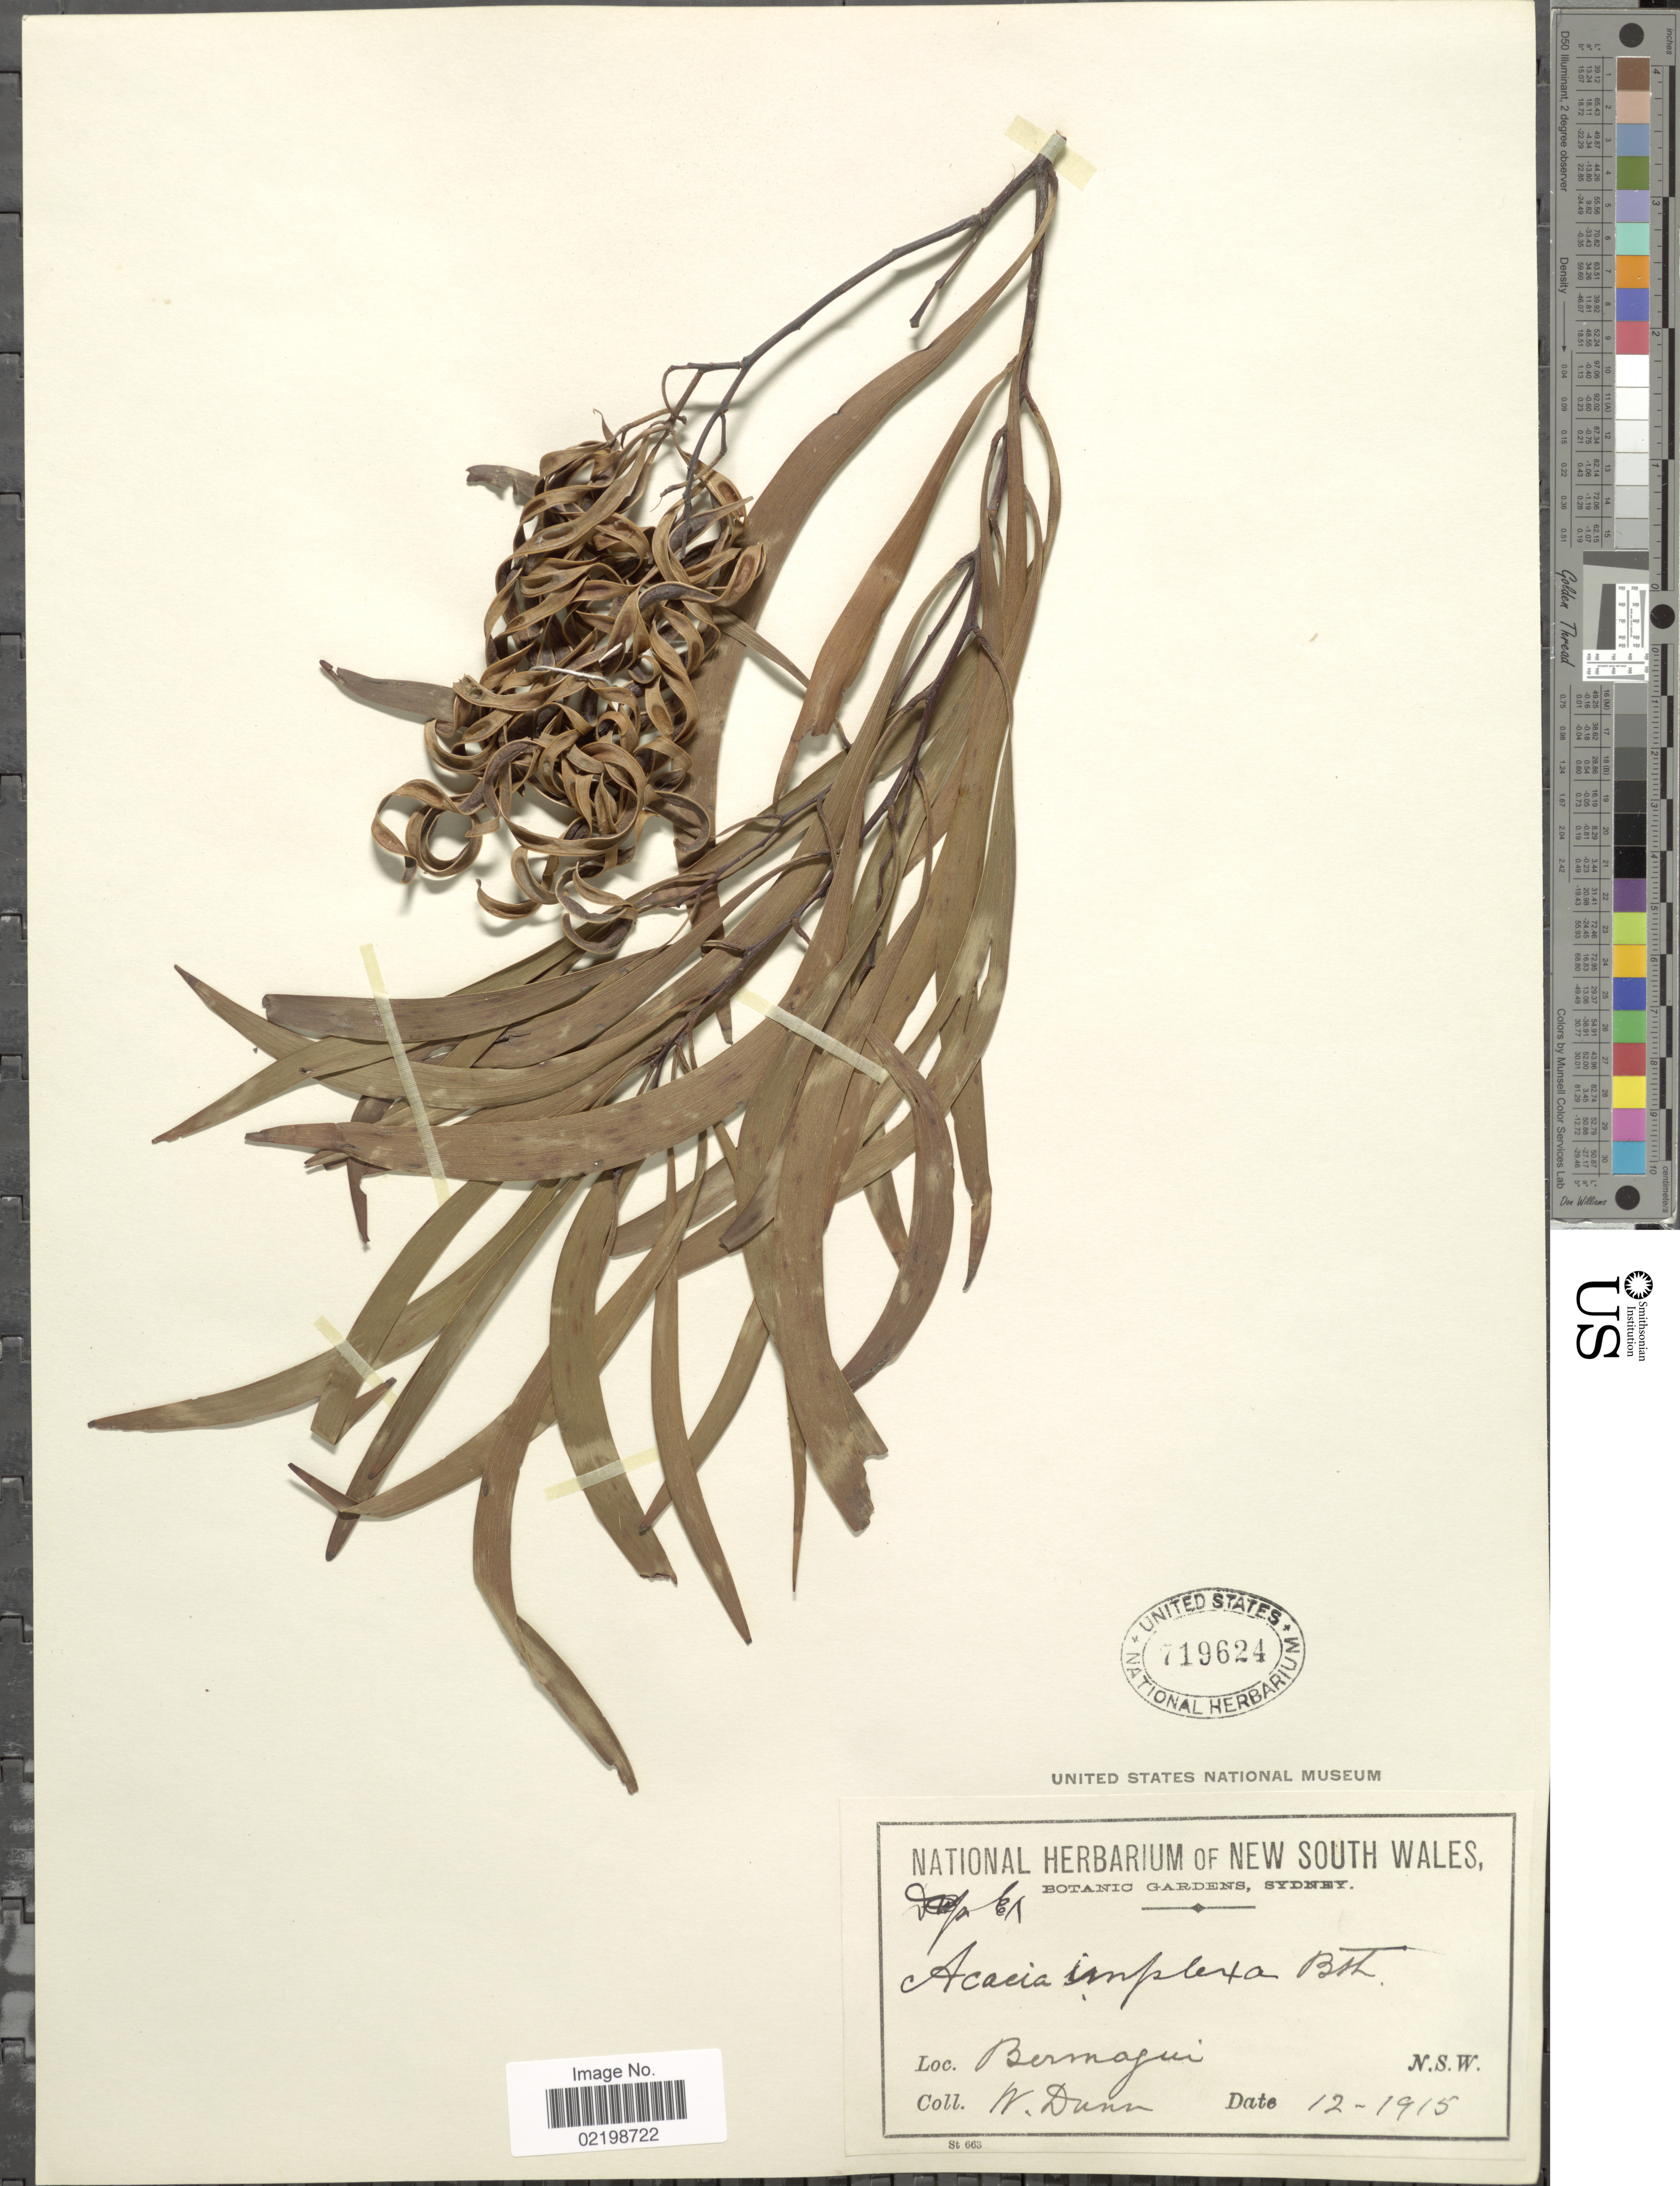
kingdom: Plantae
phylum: Tracheophyta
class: Magnoliopsida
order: Fabales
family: Fabaceae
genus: Acacia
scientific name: Acacia implexa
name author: Benth.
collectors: W. Dunn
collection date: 1915-12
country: Australia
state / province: New South Wales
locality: Bermagui N.S.W.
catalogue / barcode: US 719624